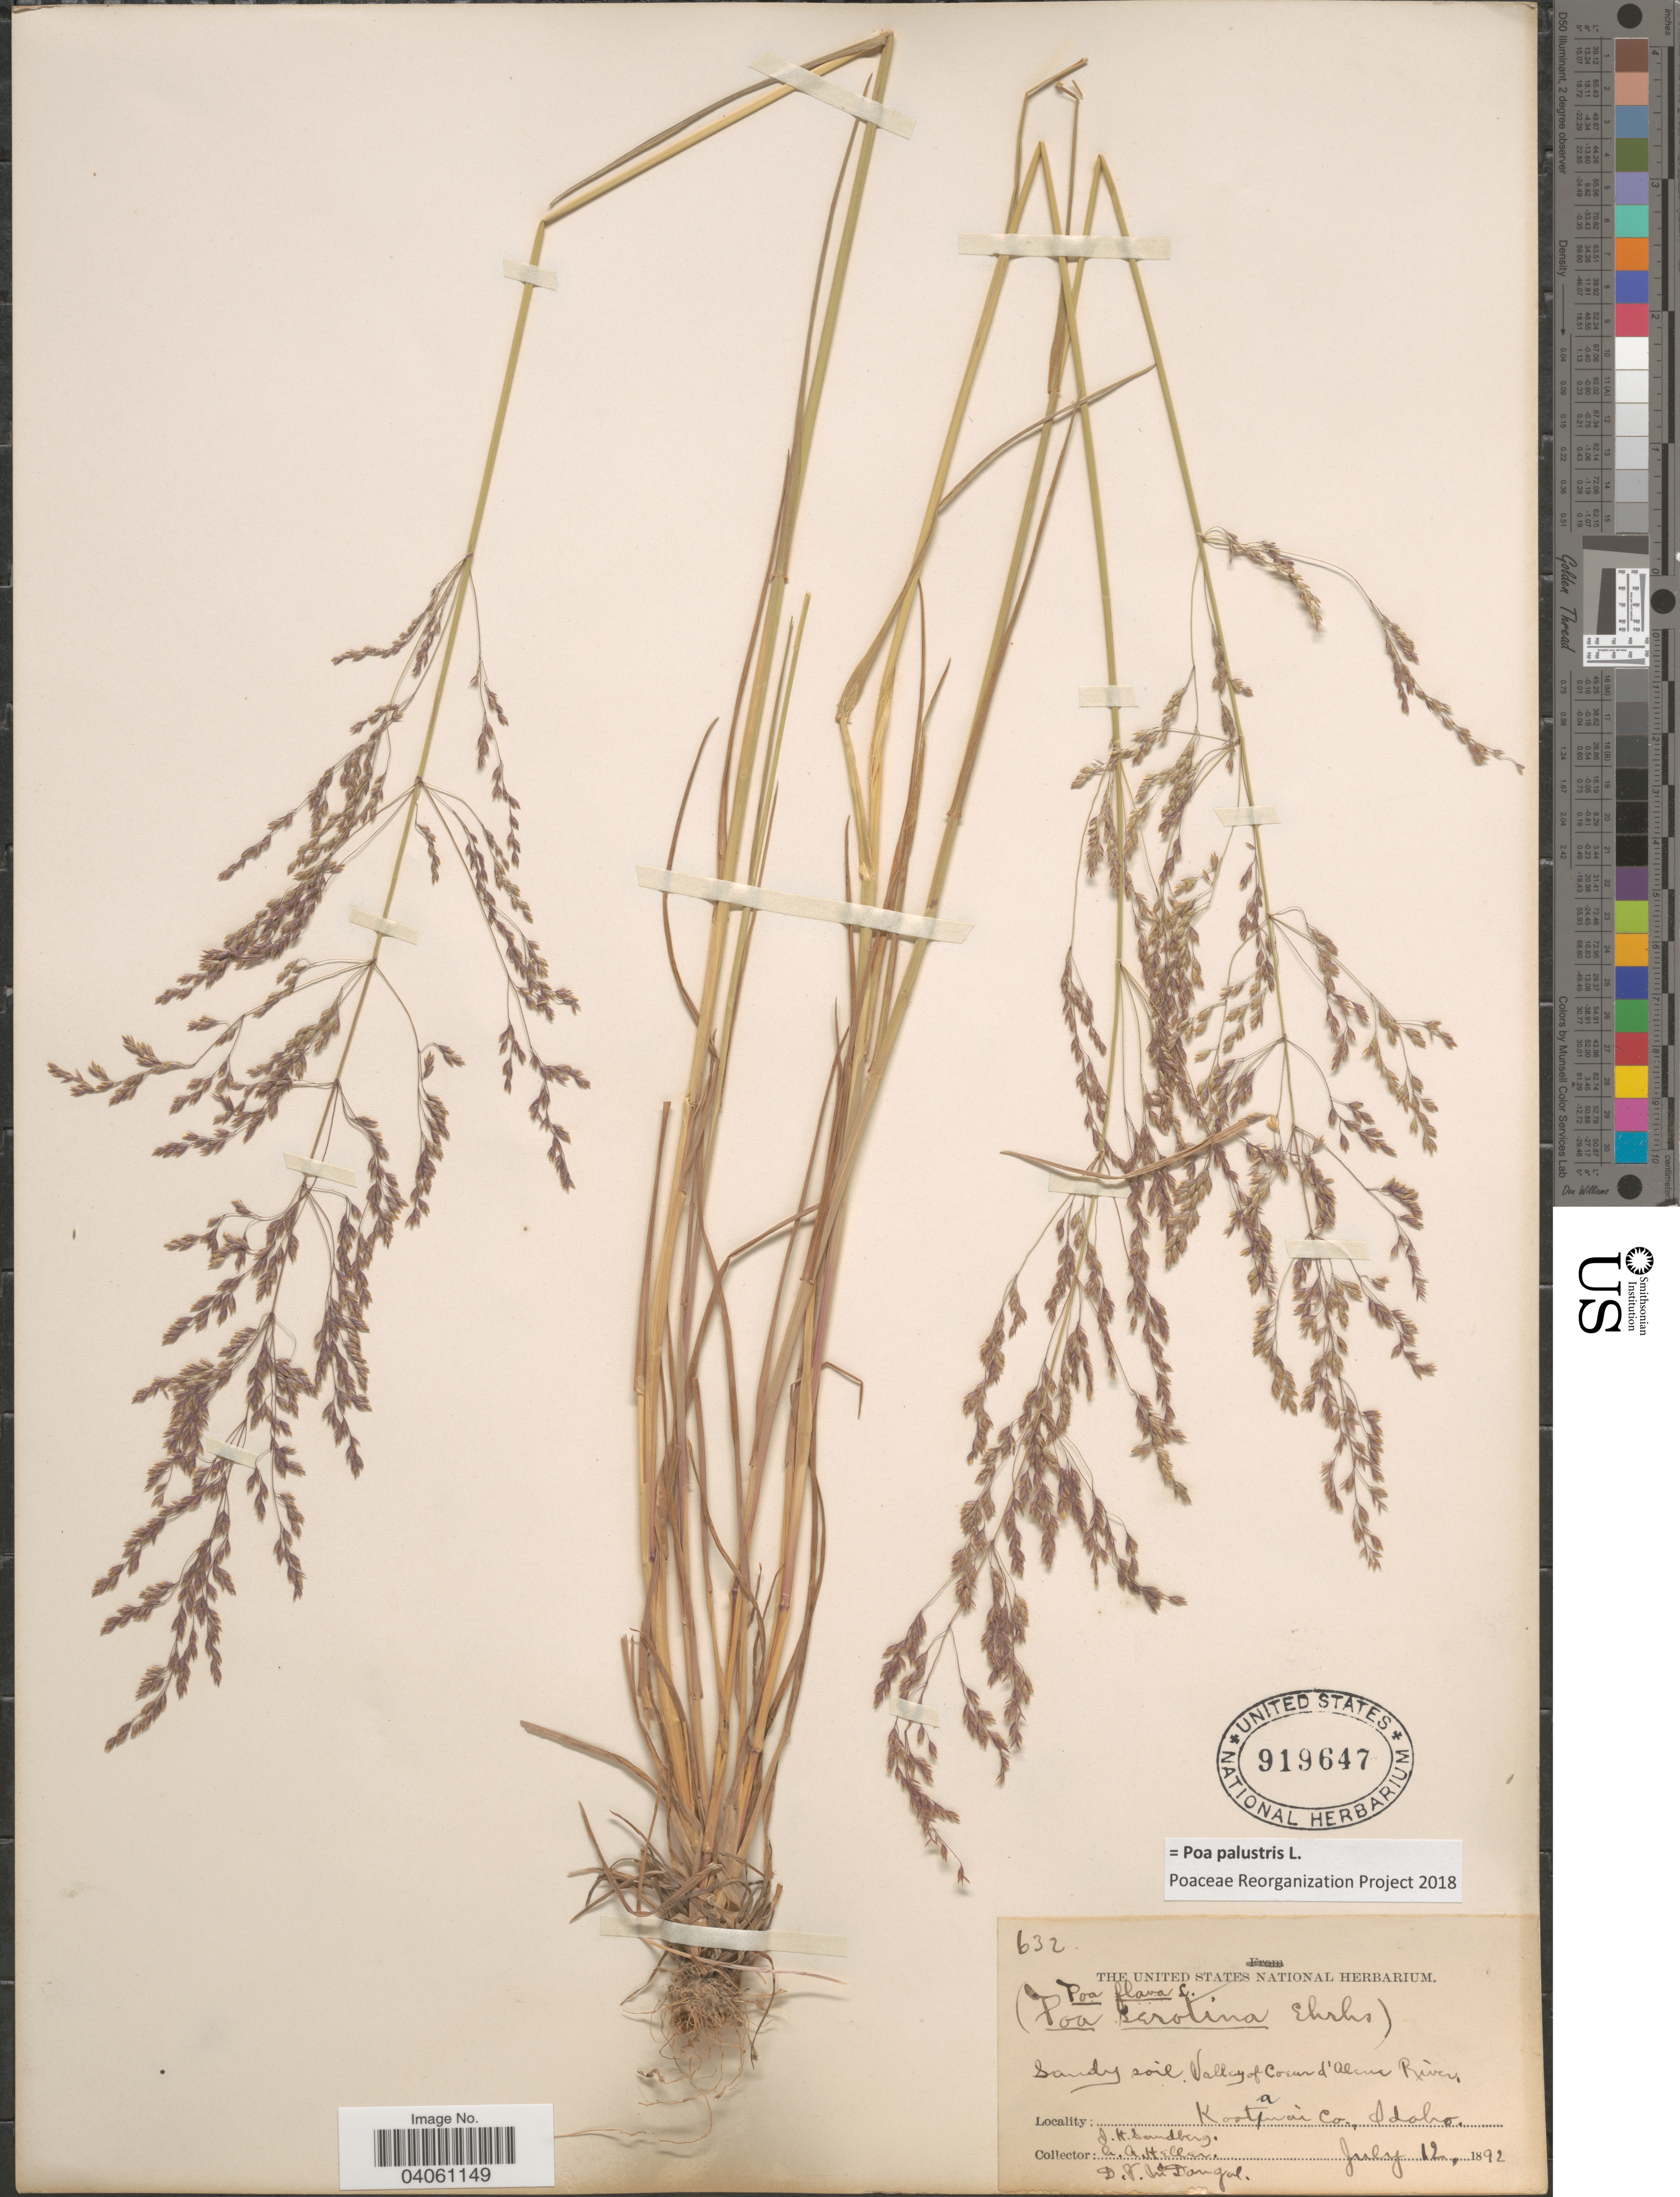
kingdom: Plantae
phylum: Tracheophyta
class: Liliopsida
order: Poales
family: Poaceae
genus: Poa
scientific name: Poa palustris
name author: L.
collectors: J. H. Sandberg, A. A. Heller & D. McDougal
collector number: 632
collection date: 1892-07-12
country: United States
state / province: Idaho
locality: Valley of Coeur d' Alene River. Kootanai Co.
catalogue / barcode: US 919647